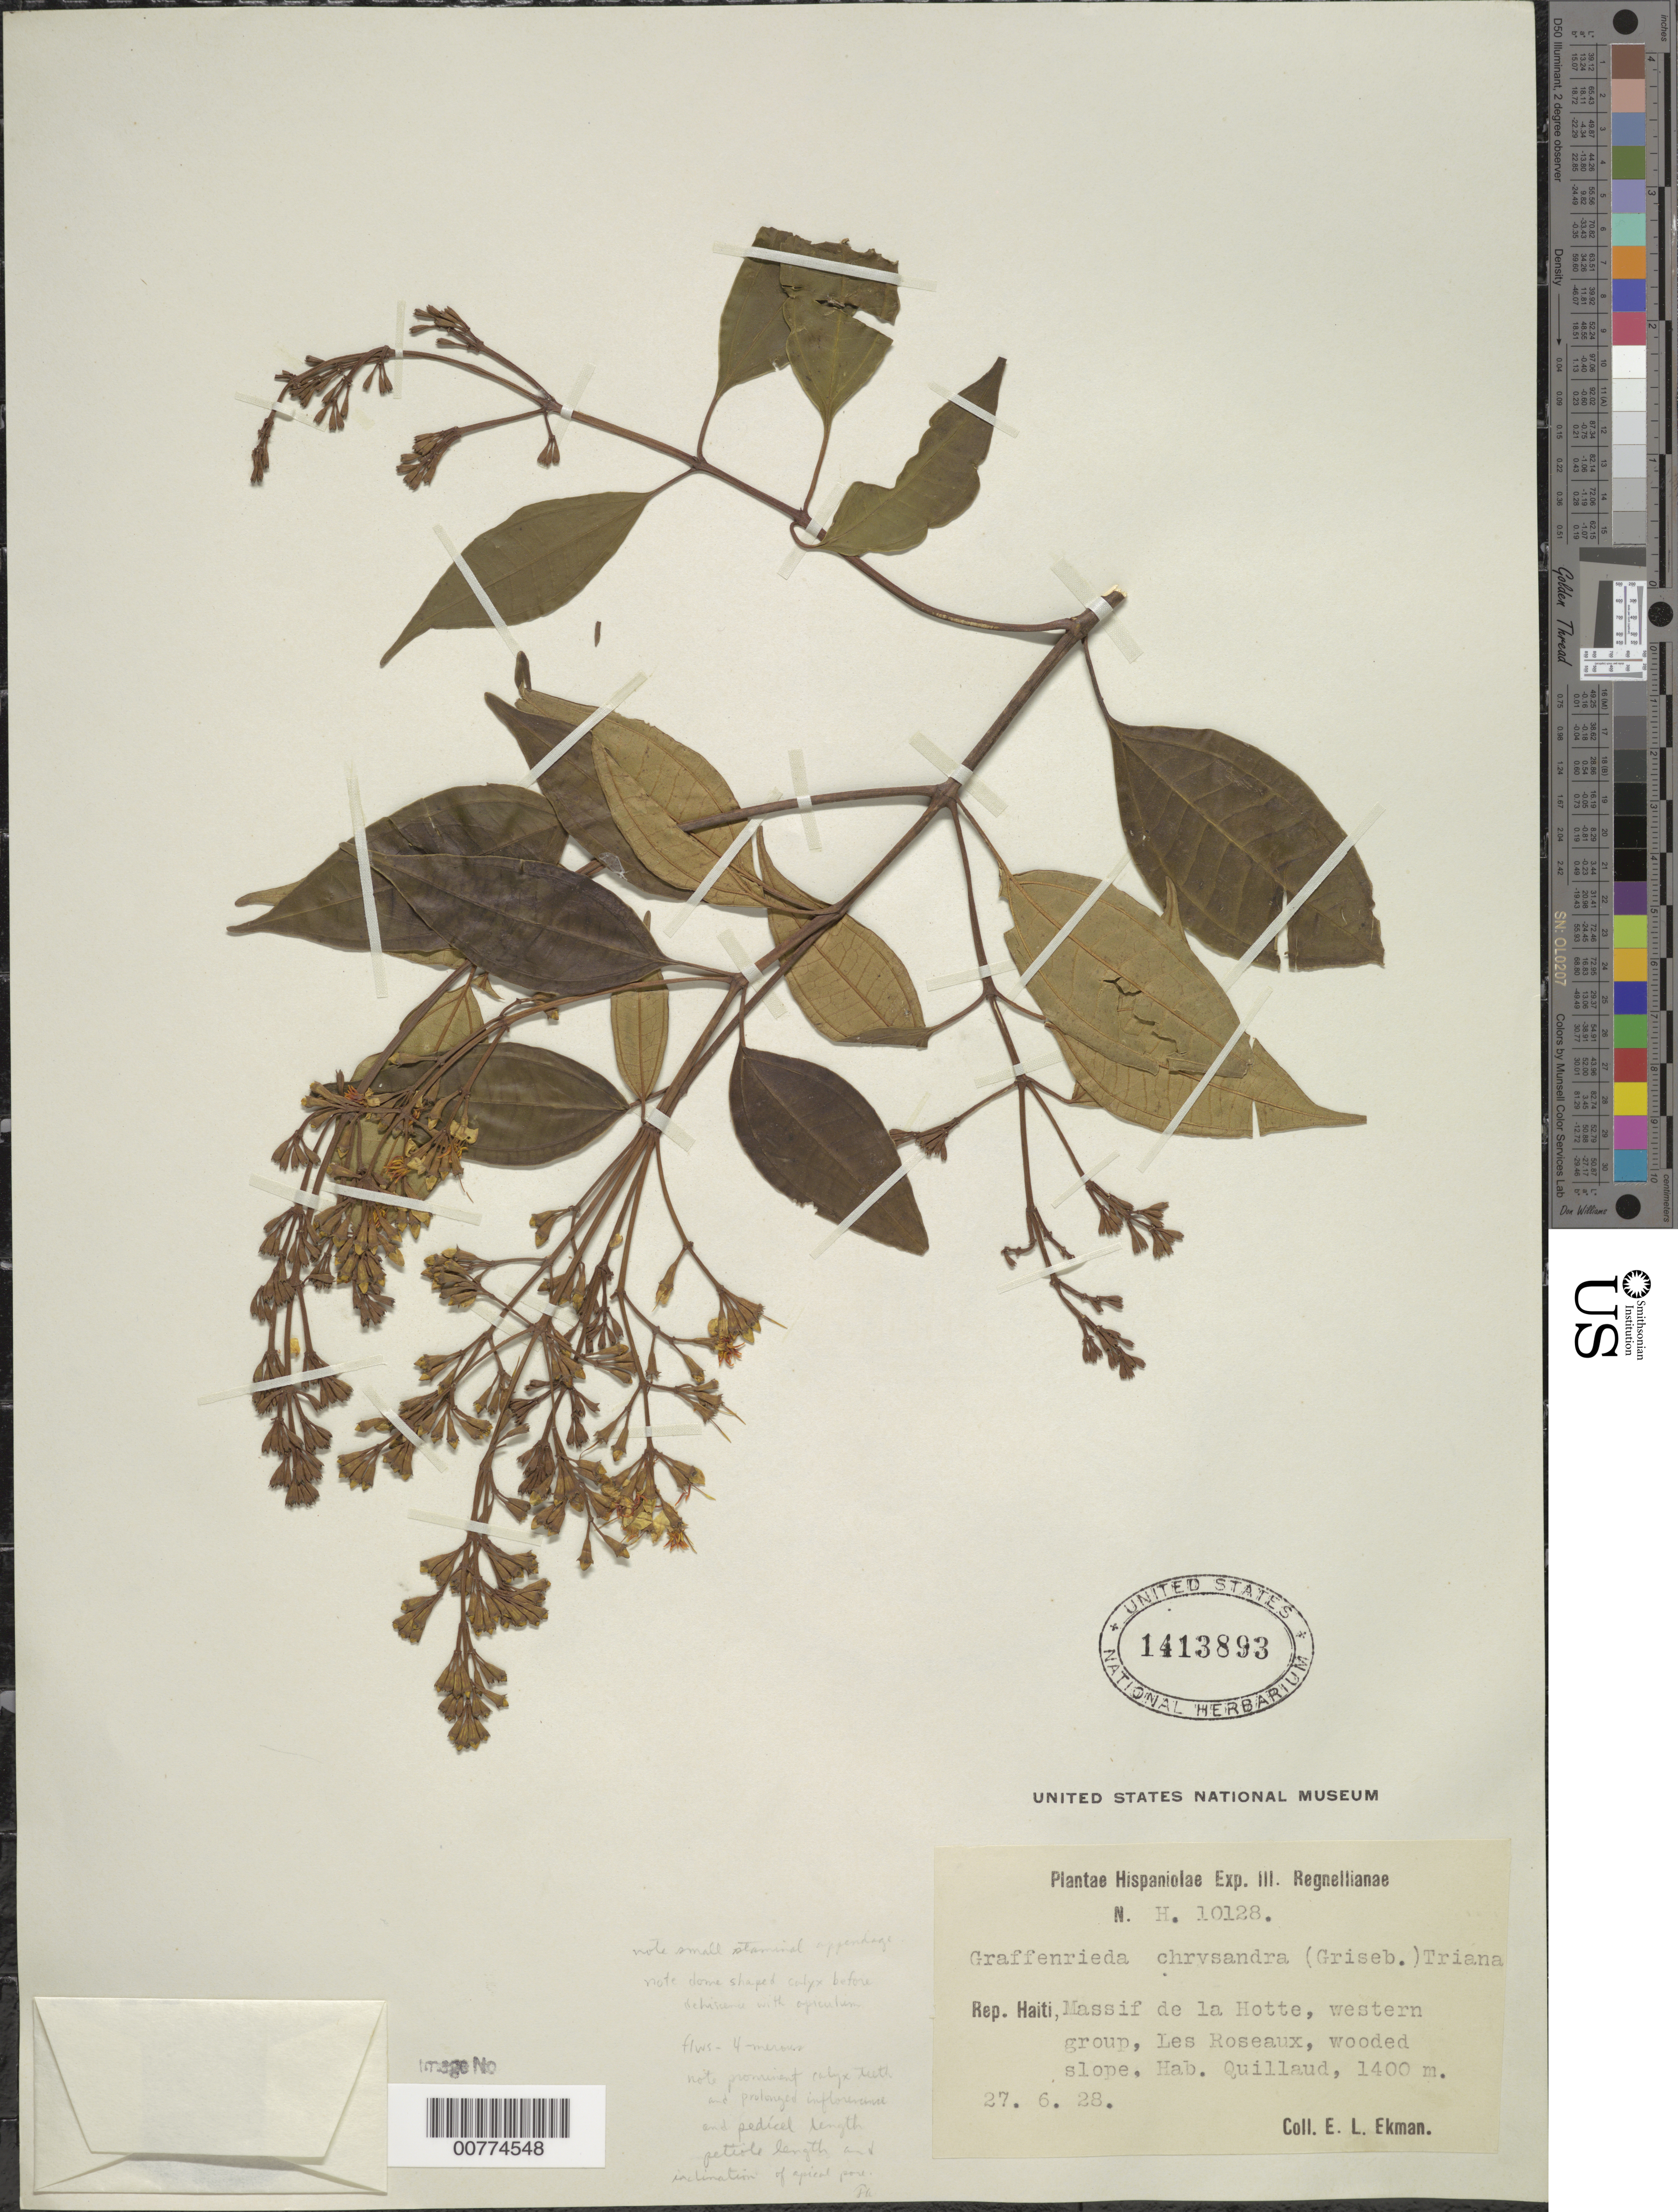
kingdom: Plantae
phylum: Tracheophyta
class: Magnoliopsida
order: Myrtales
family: Melastomataceae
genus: Graffenrieda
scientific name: Graffenrieda chrysandra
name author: (Griseb.) Triana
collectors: E. L. Ekman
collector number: H 10128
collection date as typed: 27 Jun 1928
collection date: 1928-06-27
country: Haiti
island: Hispaniola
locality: Massif de la Hotte, western group, Les Roseaux, Hab. Quillaud.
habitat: Wooded slope.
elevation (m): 1400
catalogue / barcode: US 1413893